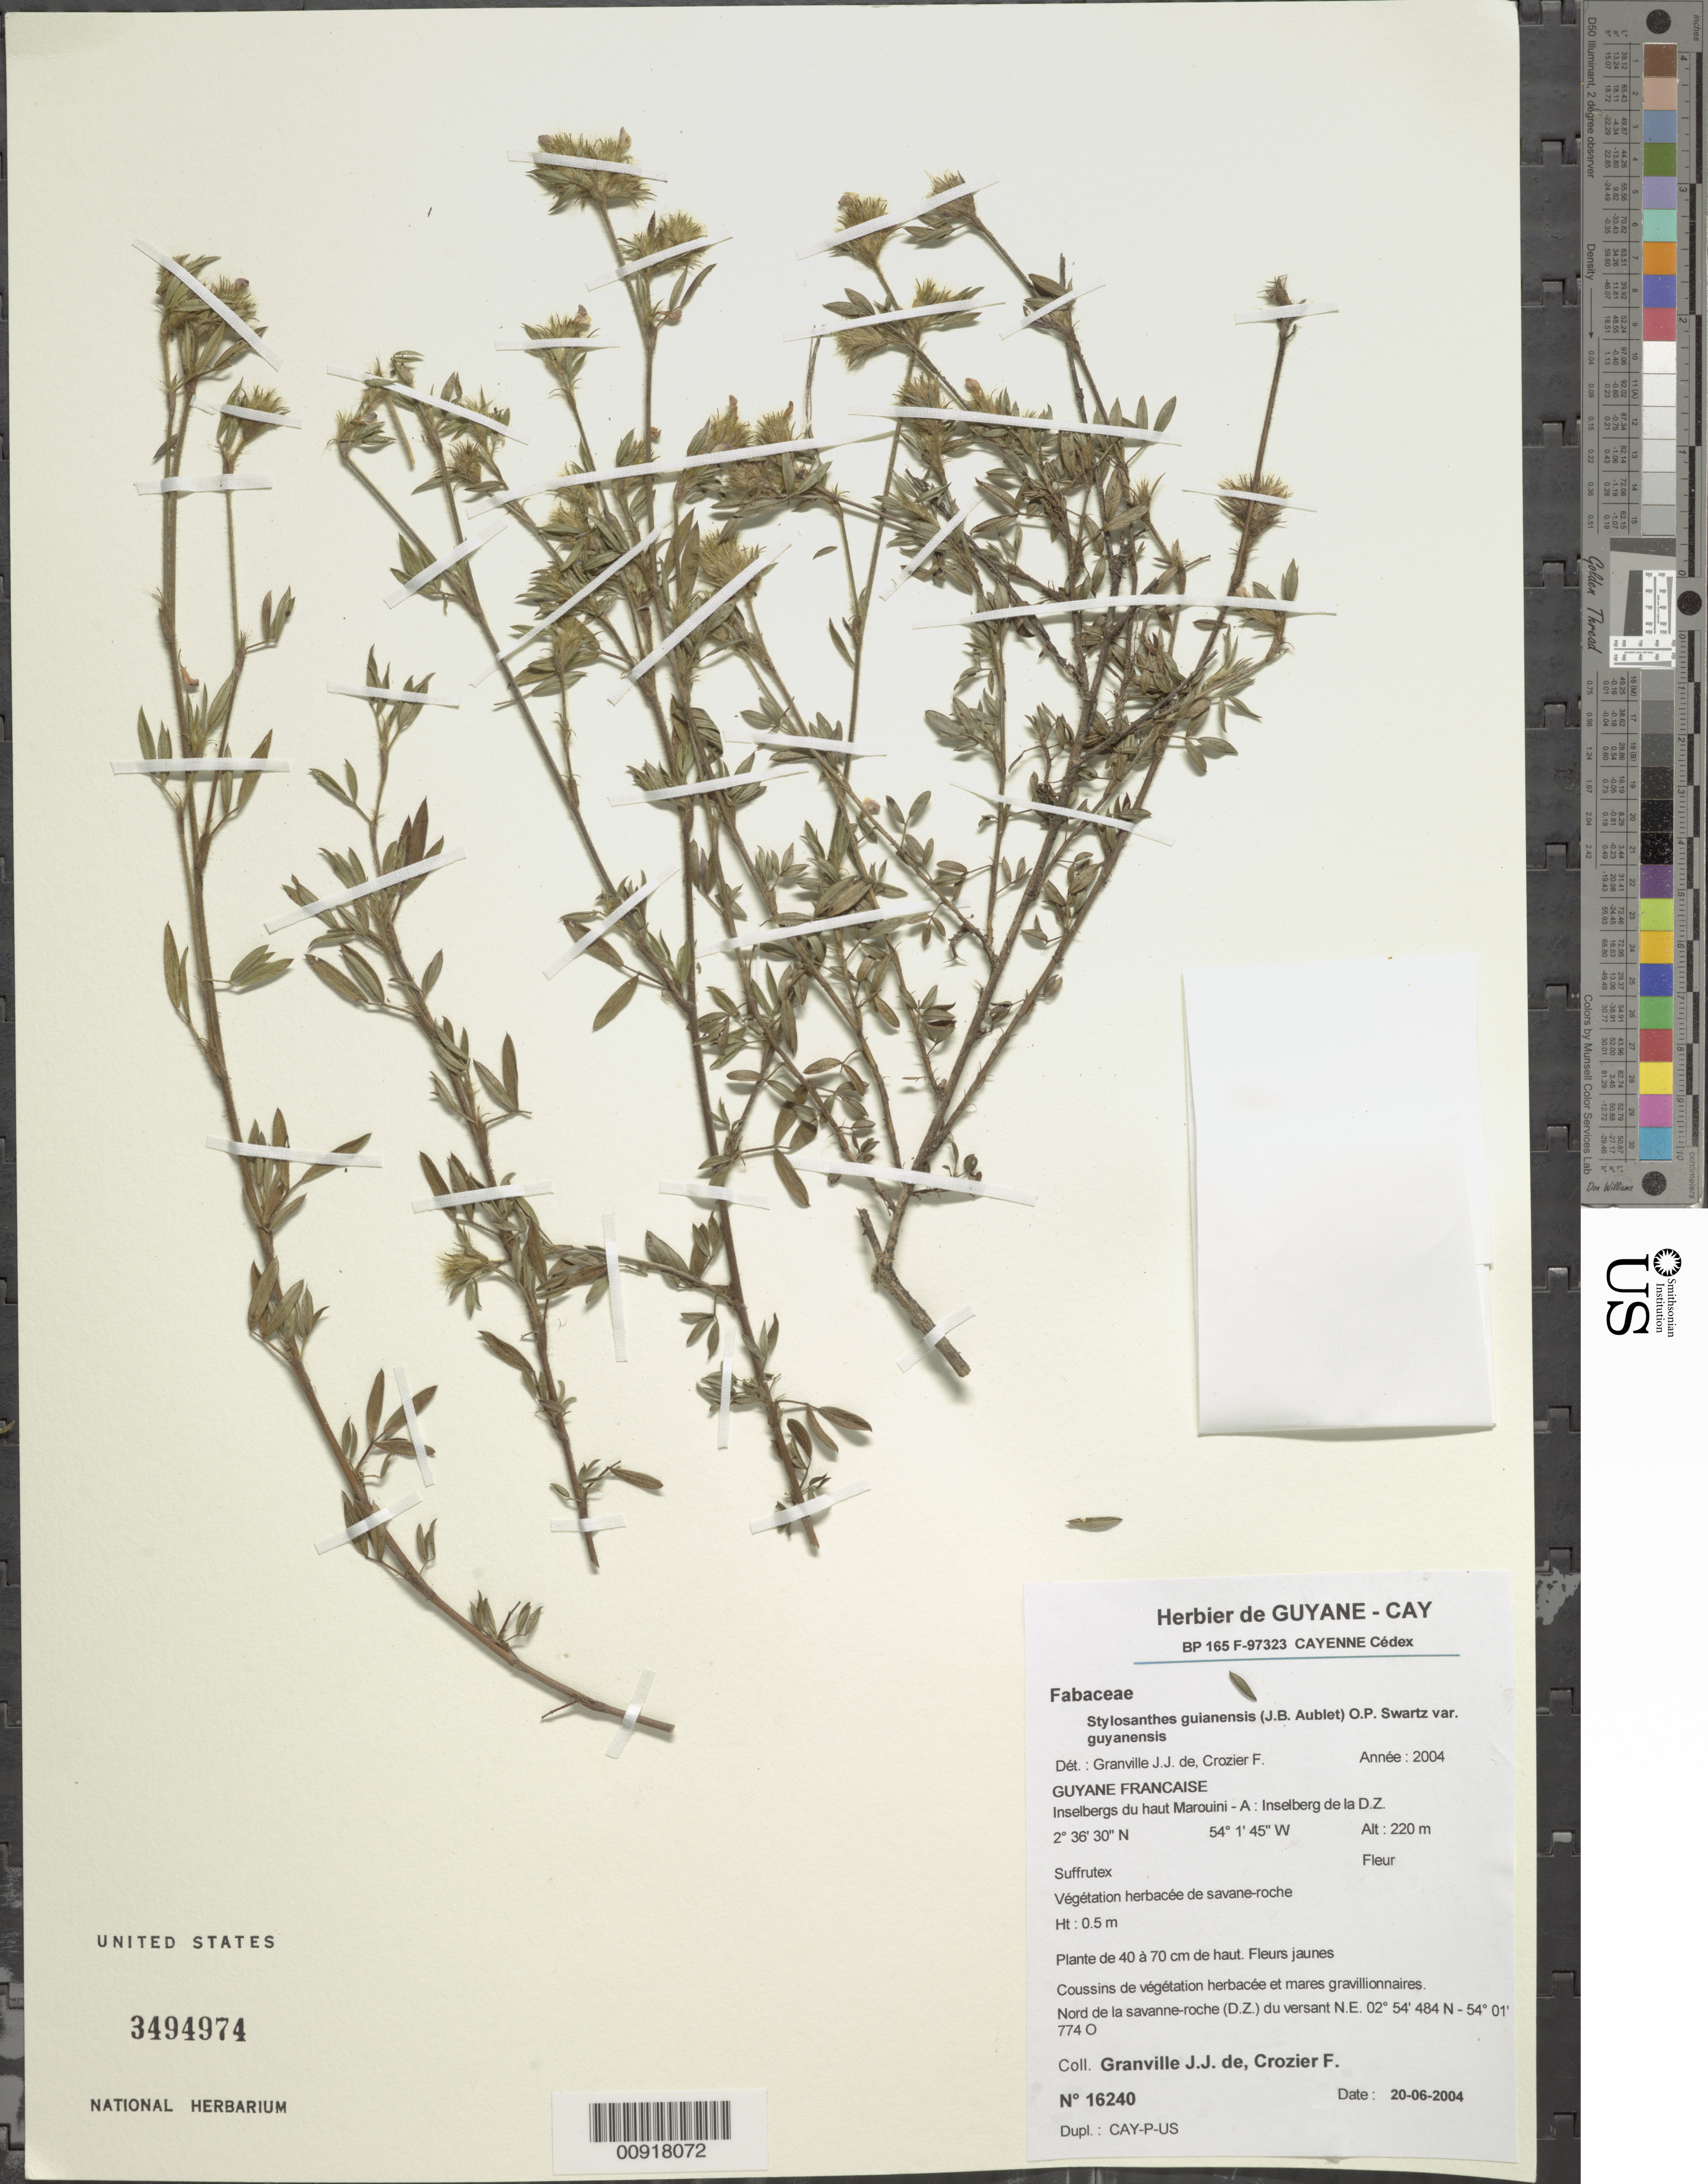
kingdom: Plantae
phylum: Tracheophyta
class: Magnoliopsida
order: Fabales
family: Fabaceae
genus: Stylosanthes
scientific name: Stylosanthes guianensis var. guianensis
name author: (Aubl.) Sw.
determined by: Crozier, F.; Granville, J. J.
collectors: J.-J. de Granville & F. Crozier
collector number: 16240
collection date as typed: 20-Jun-04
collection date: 2004-06-20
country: French Guiana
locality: Haut Marouini-A; Inselberg de la D.Z., nord de la savanne-roche (D.Z.) du versant NE 2º54'484"N - 54º1'774"O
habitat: Végétation herbacée de svane-roche, coussins de végétation herbacée et mares gravillionnaires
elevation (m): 220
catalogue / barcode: US 3494974